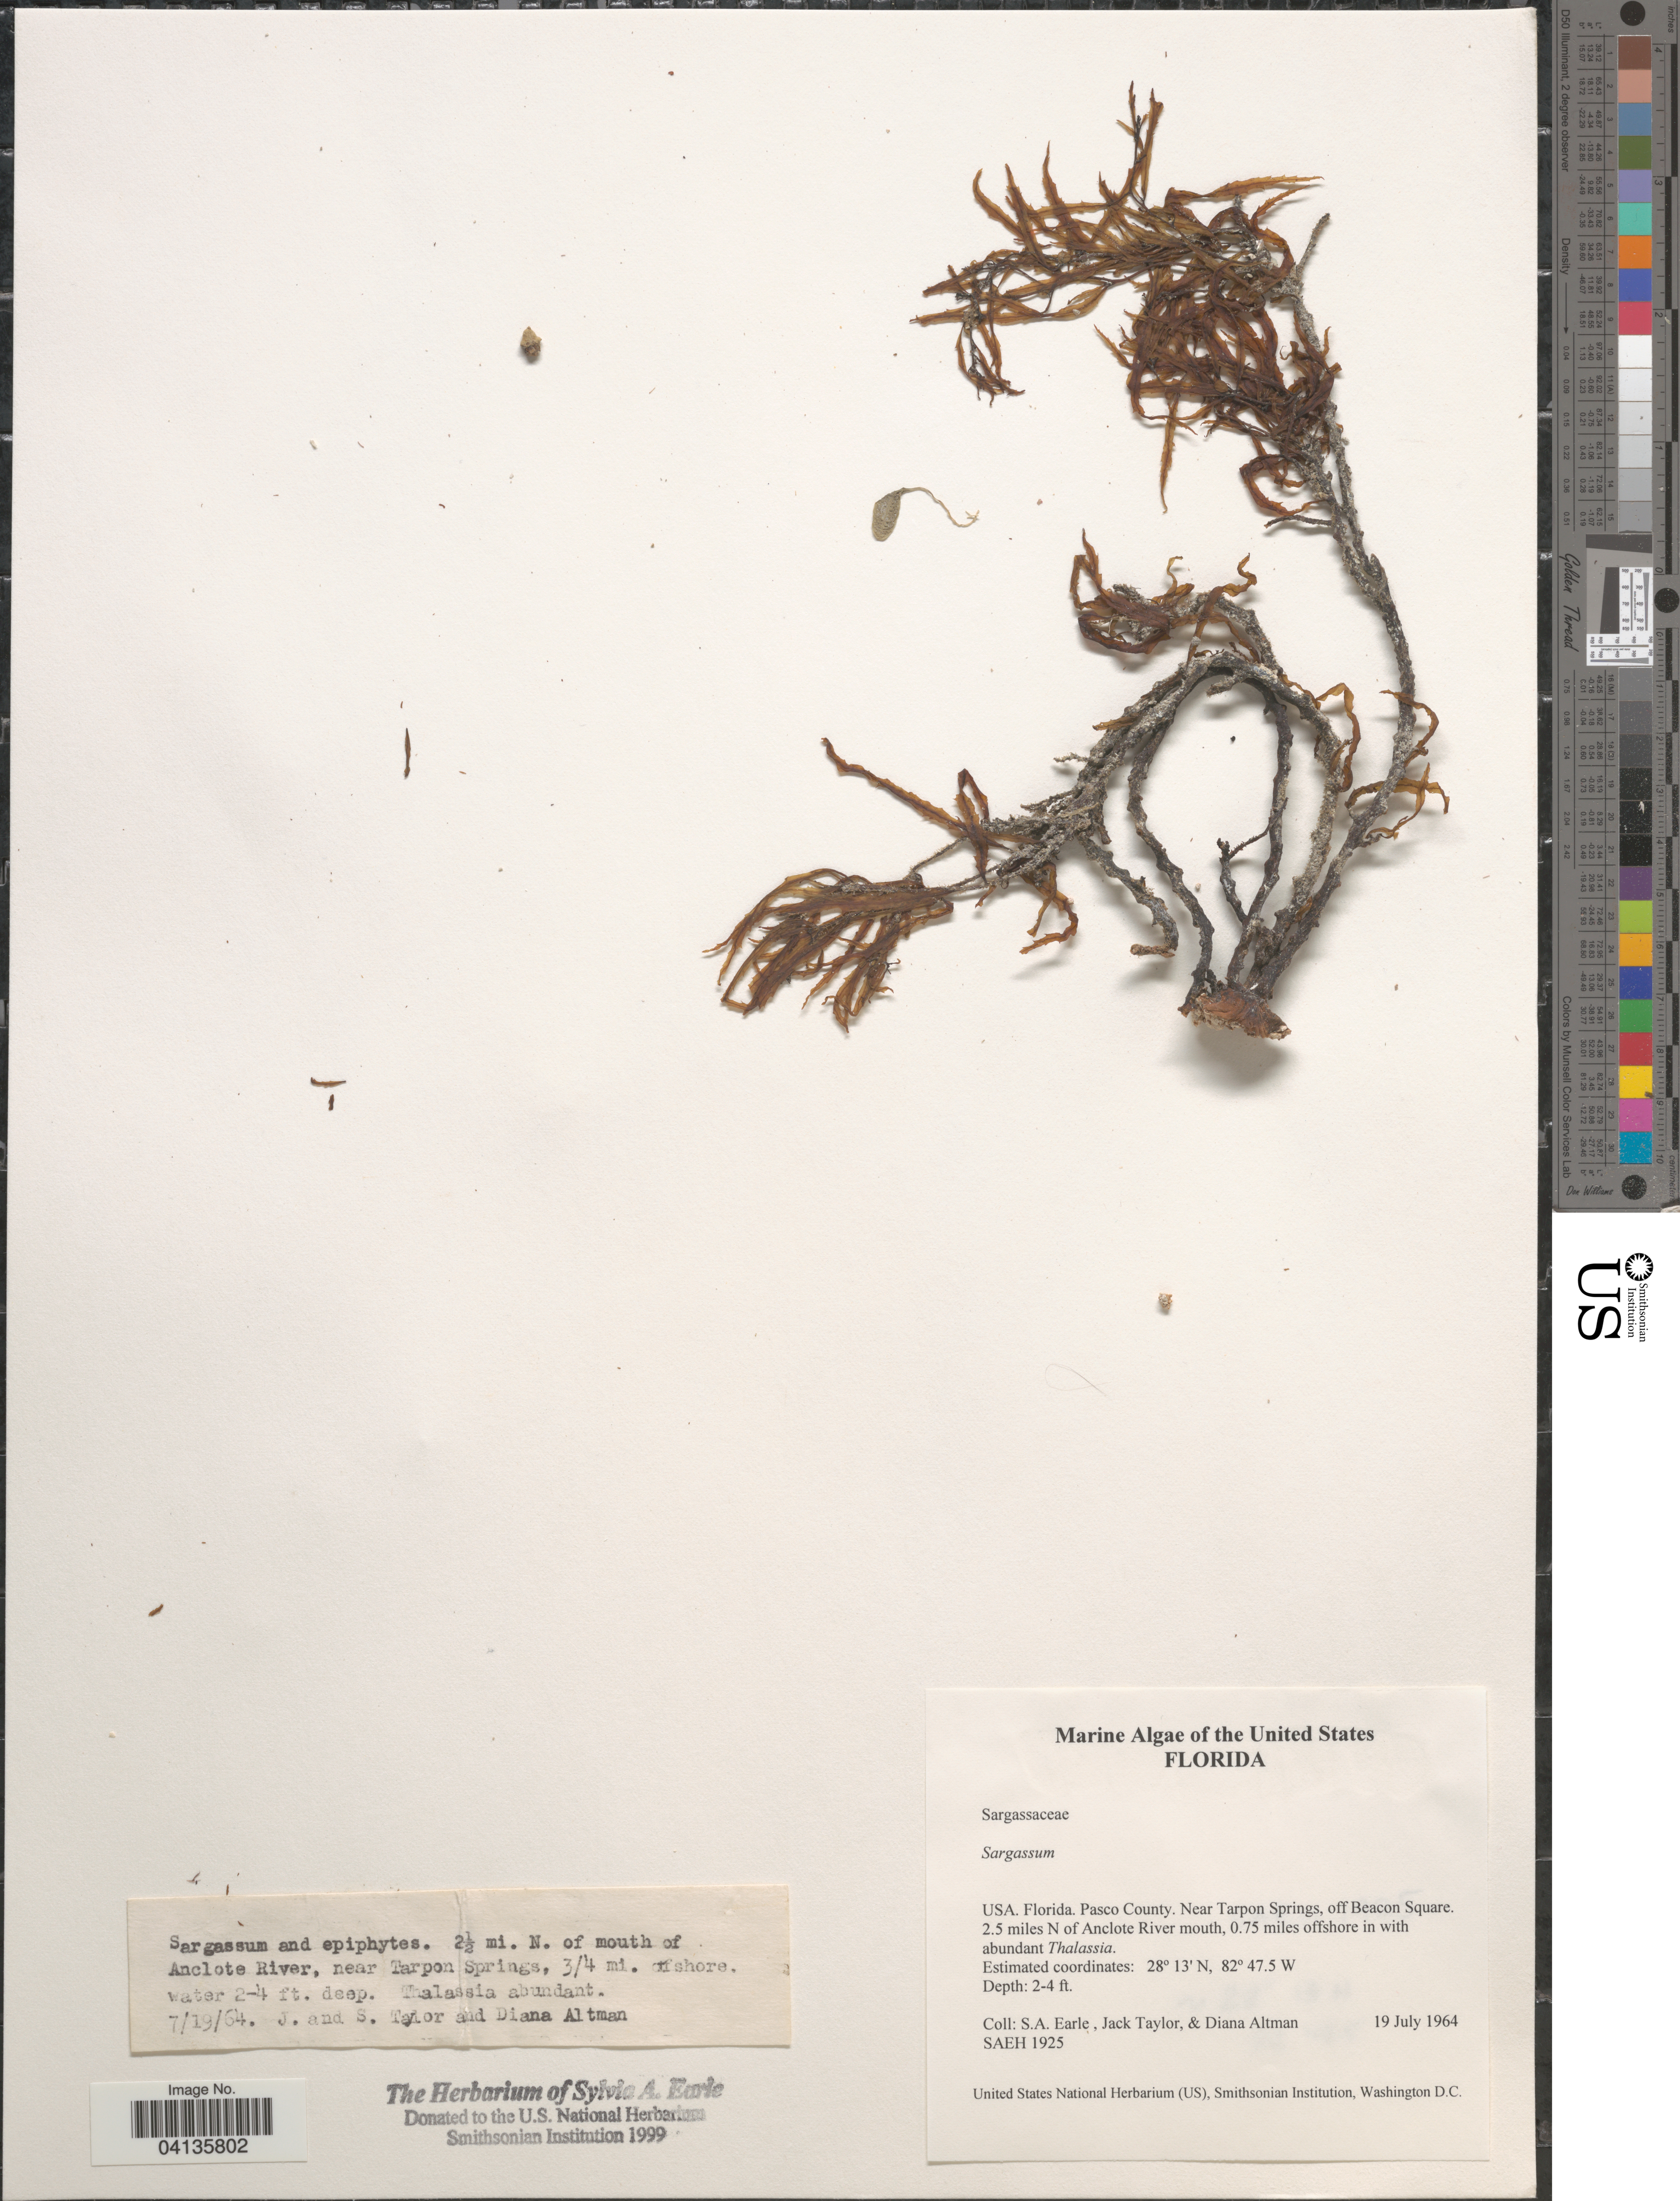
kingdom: Chromista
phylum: Ochrophyta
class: Phaeophyceae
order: Fucales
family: Sargassaceae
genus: Sargassum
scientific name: Sargassum sp.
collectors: S. A. Earle, J. Taylor & D. Altman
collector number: SAEH 1925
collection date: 1964-07-19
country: United States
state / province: Florida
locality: Pasco County. Near Tarpon Springs, off Beacon Square. 2.5 miles N of Anclote River mouth, 0.75 miles offshore in with abundant Thalassia.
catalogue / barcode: US 238647